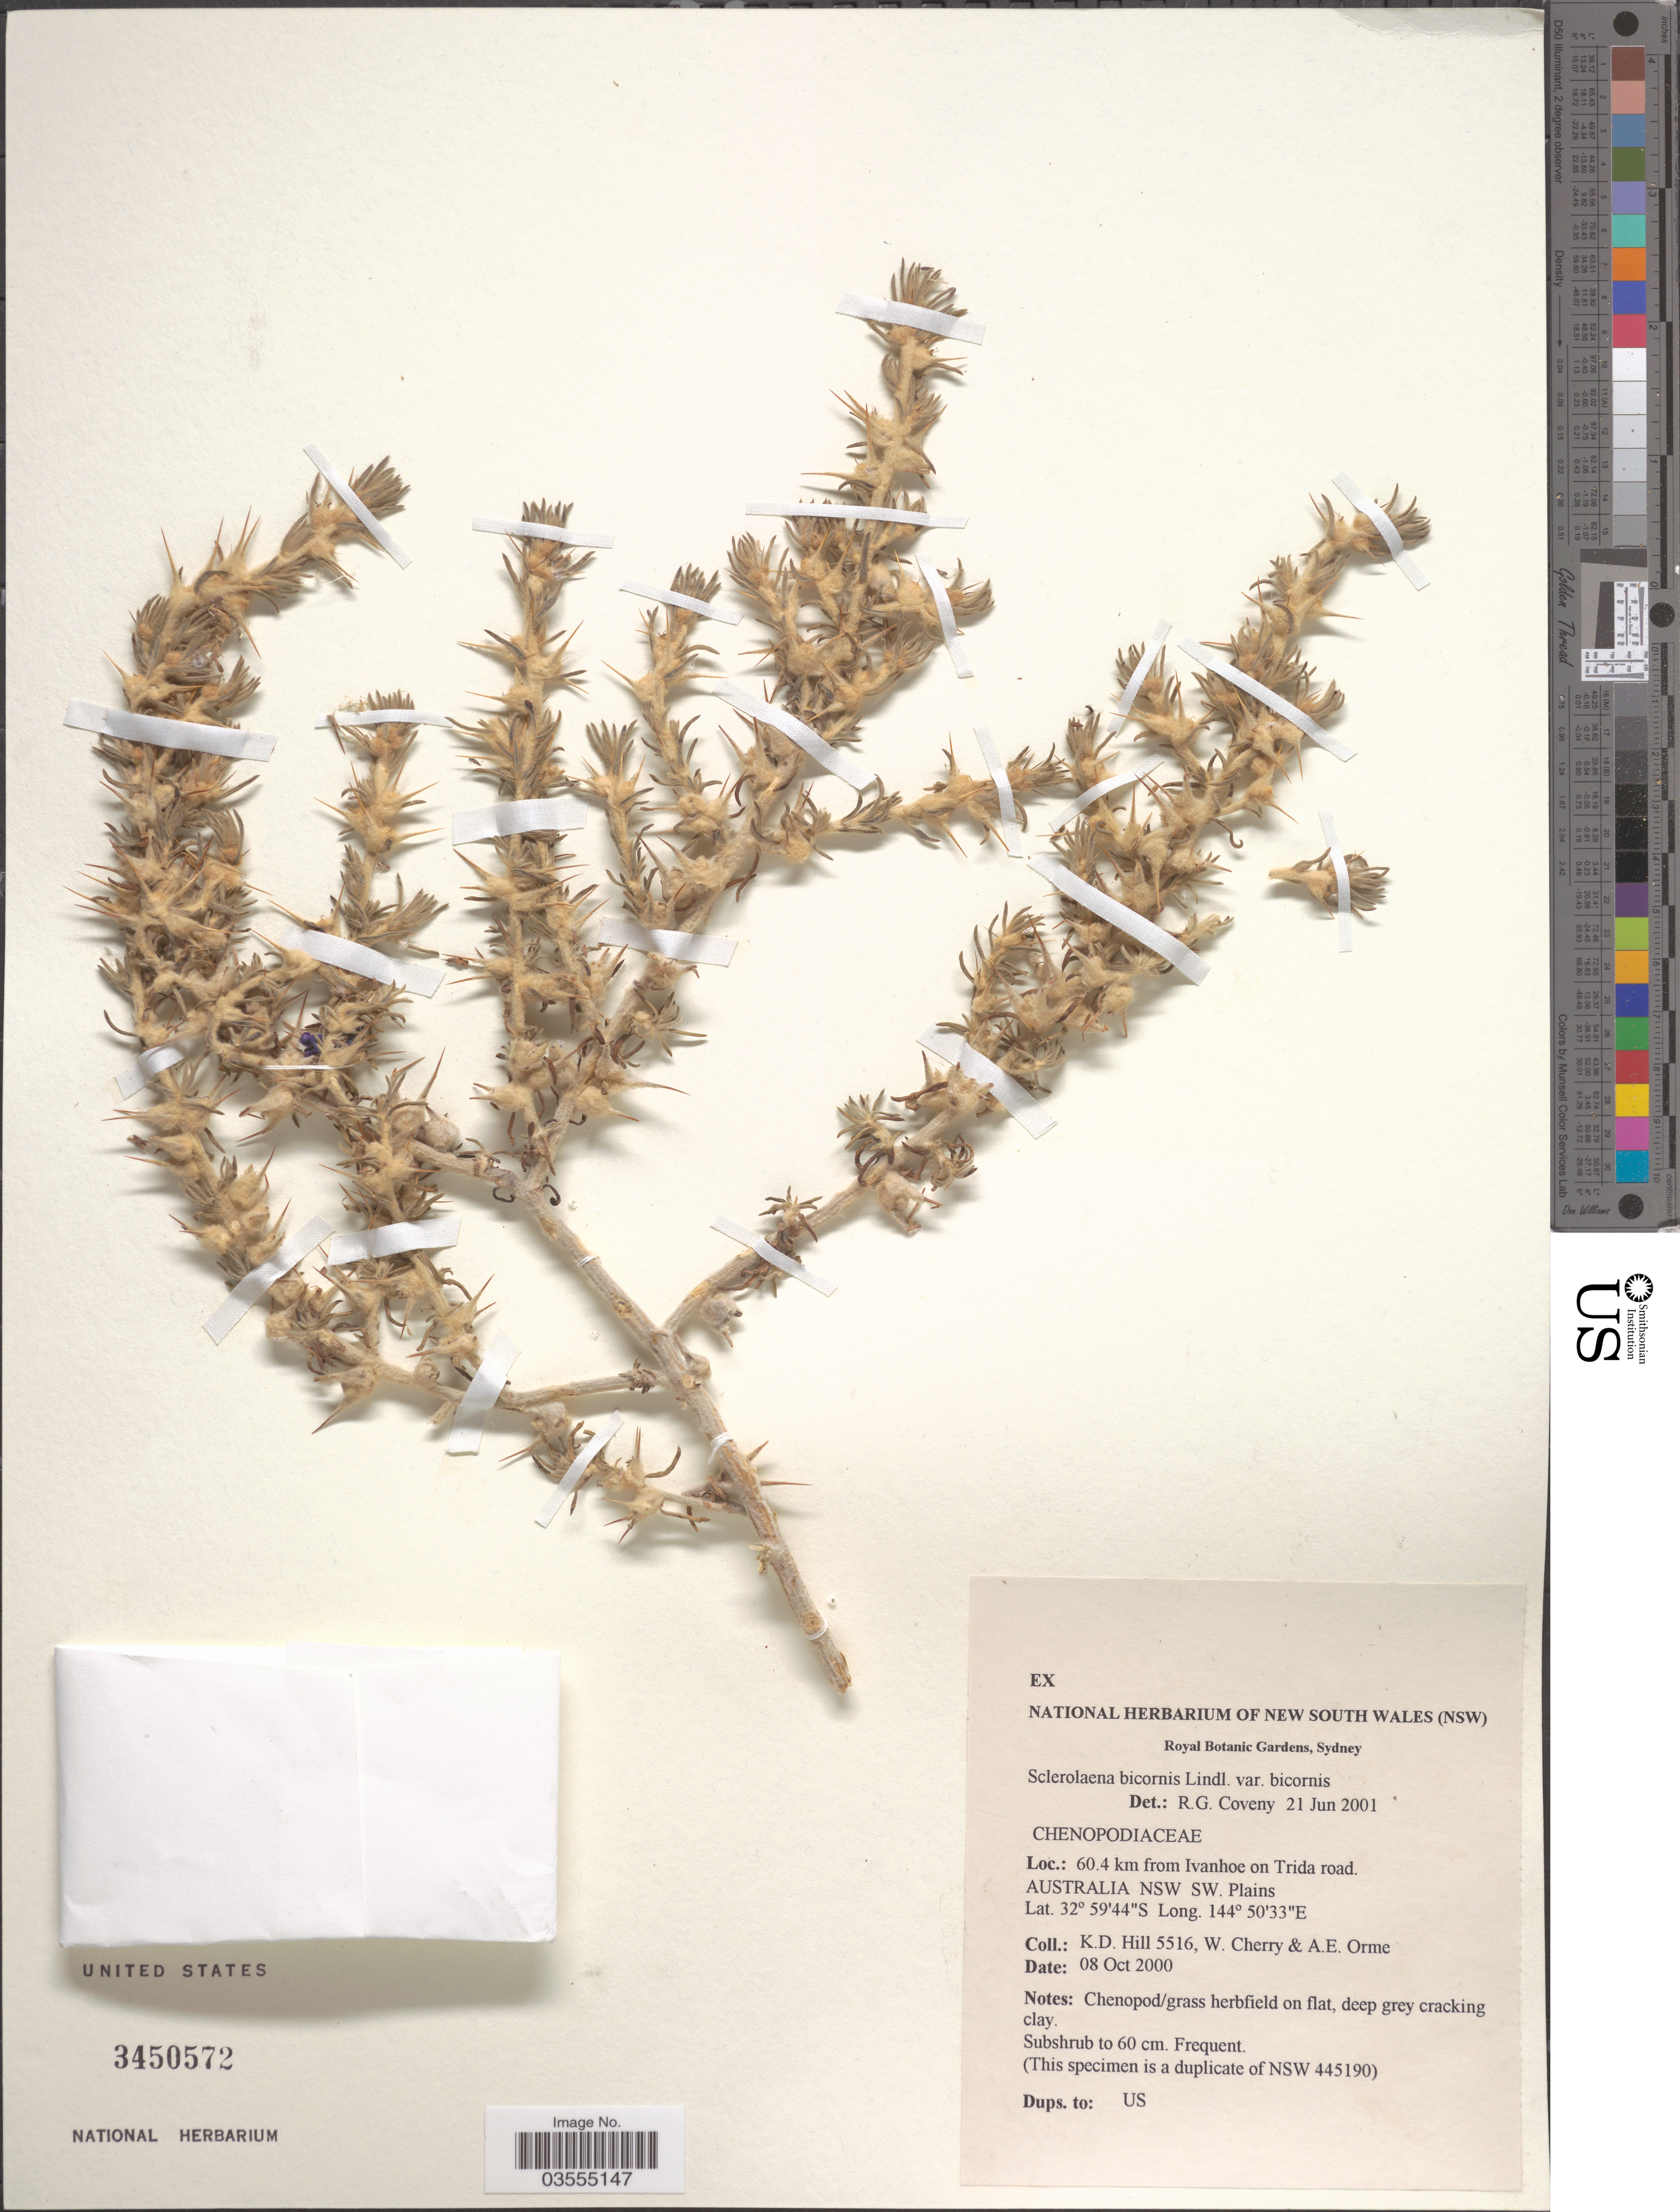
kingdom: Plantae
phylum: Tracheophyta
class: Magnoliopsida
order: Caryophyllales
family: Amaranthaceae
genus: Sclerolaena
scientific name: Sclerolaena bicornis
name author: Lindl.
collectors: K. D. Hill, W. A. Cherry & A. Orme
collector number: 5516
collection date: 2000-10-08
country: Australia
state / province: New South Wales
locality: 60.4 km from Ivanhoe on Trida road. SW. Plains.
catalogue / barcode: US 3450572